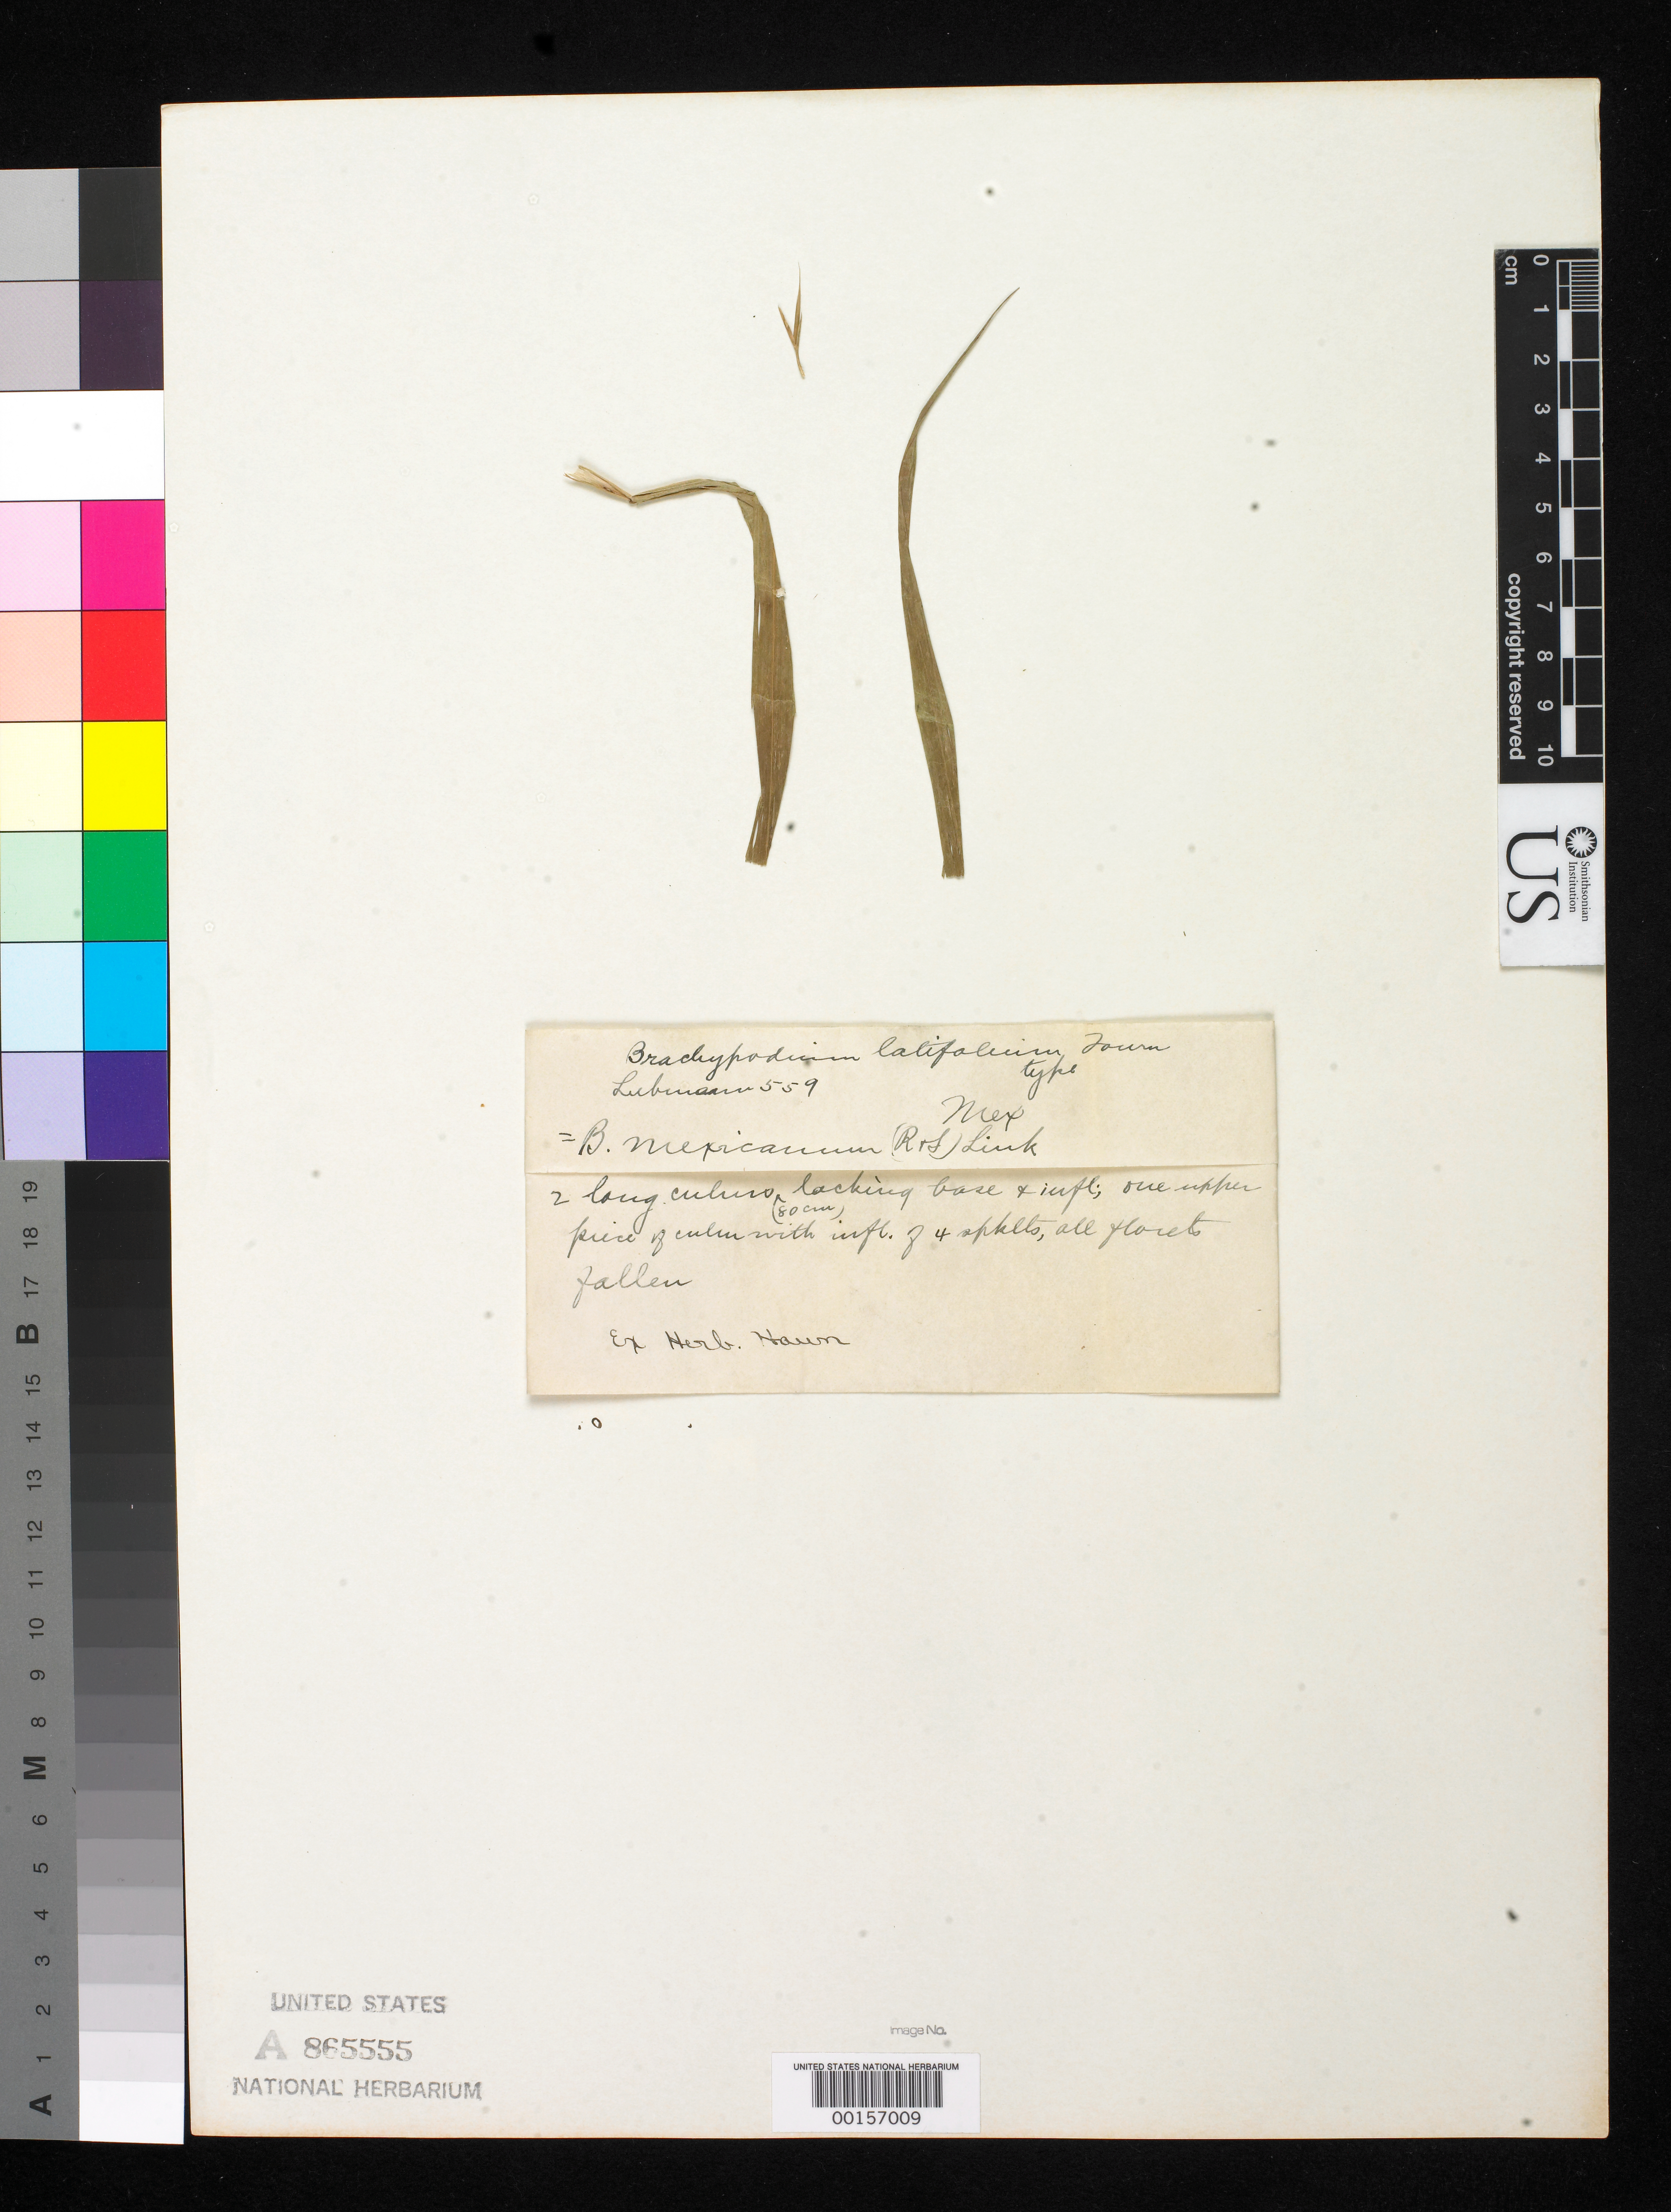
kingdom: Plantae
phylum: Tracheophyta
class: Liliopsida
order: Poales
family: Poaceae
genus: Brachypodium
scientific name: Brachypodium latifolium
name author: E. Fourn.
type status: Type Fragment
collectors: F. M. Liebmann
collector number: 559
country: Mexico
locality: "Absque Loco" [from protologue]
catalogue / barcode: US 865555A